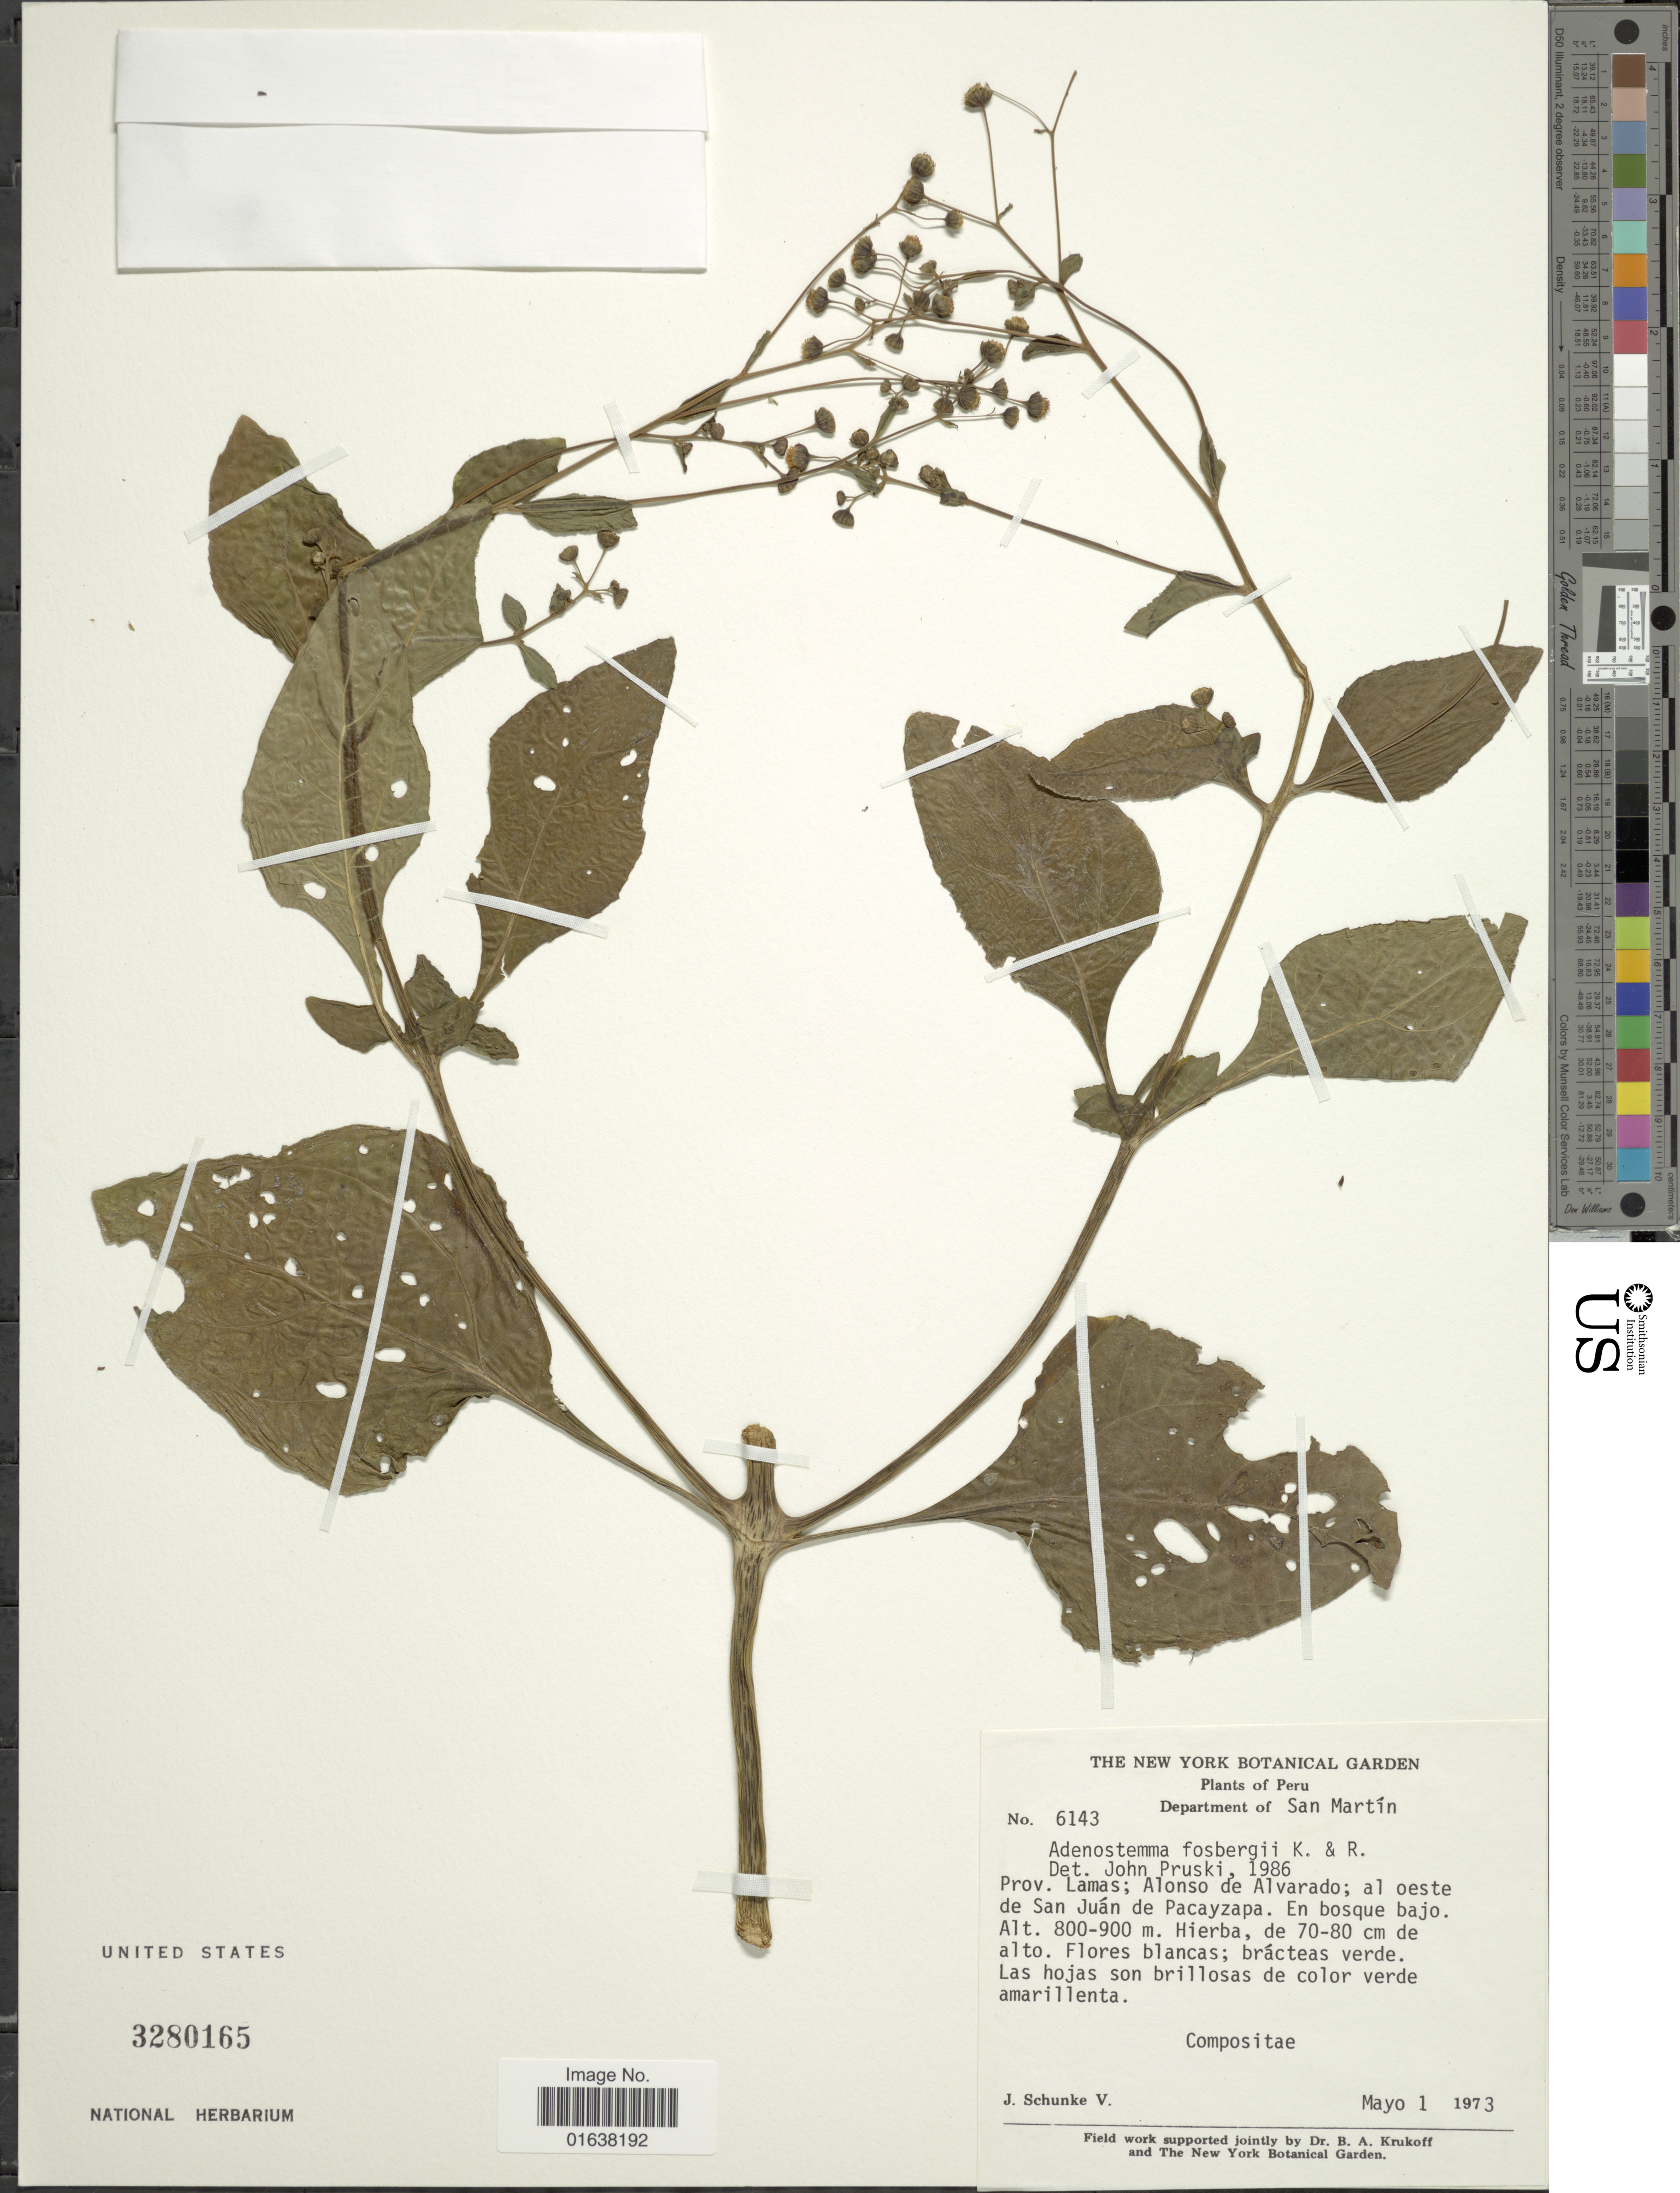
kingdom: Plantae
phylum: Tracheophyta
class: Magnoliopsida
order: Asterales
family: Asteraceae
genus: Adenostemma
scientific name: Adenostemma fosbergii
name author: R.M. King & H. Rob.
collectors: J. Schunke Vigo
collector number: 6143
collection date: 1973-05-01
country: Peru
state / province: San Martín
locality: Prov. Lamas: Alonso de Alvarado; al oeste de San Juan de Pacayzapa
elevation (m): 800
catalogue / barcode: US 3280165